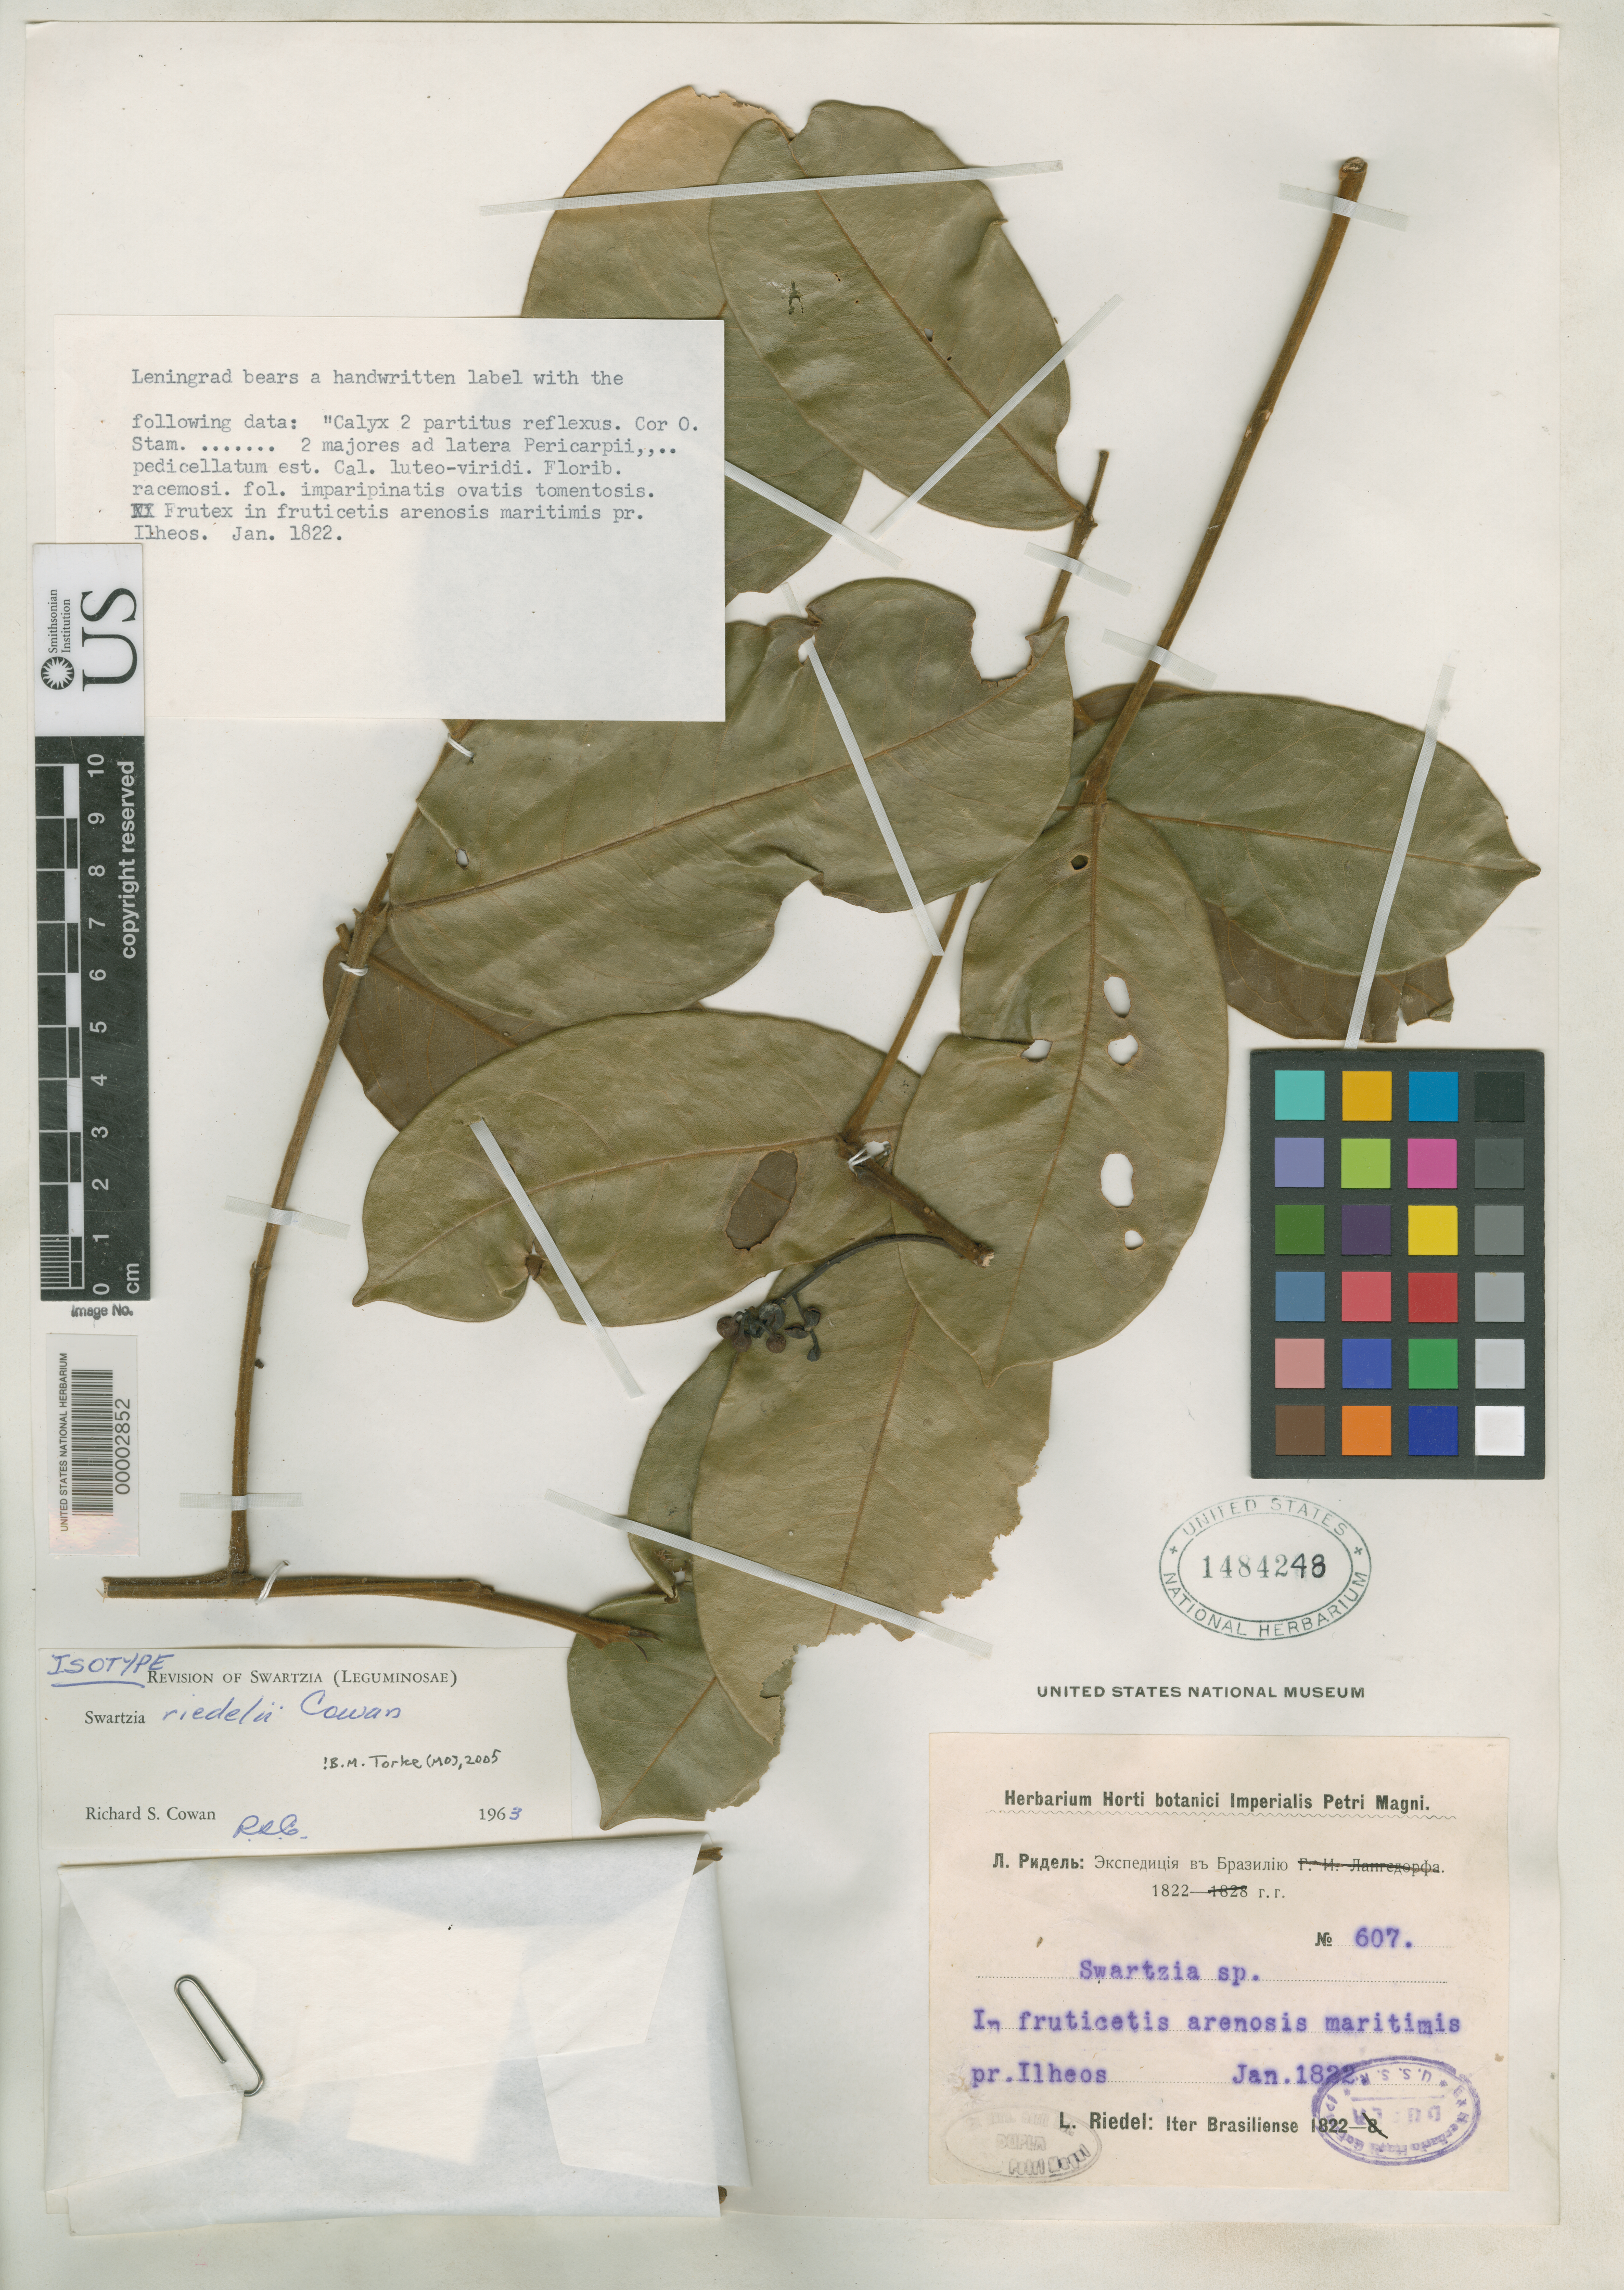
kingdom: Plantae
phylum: Tracheophyta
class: Magnoliopsida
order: Fabales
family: Fabaceae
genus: Swartzia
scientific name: Swartzia riedelii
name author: R.S. Cowan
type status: Isotype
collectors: L. Riedel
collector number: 607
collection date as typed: Jan 1922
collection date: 1922-01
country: Brazil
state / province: Bahia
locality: Near Ilheos.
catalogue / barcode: US 1484248